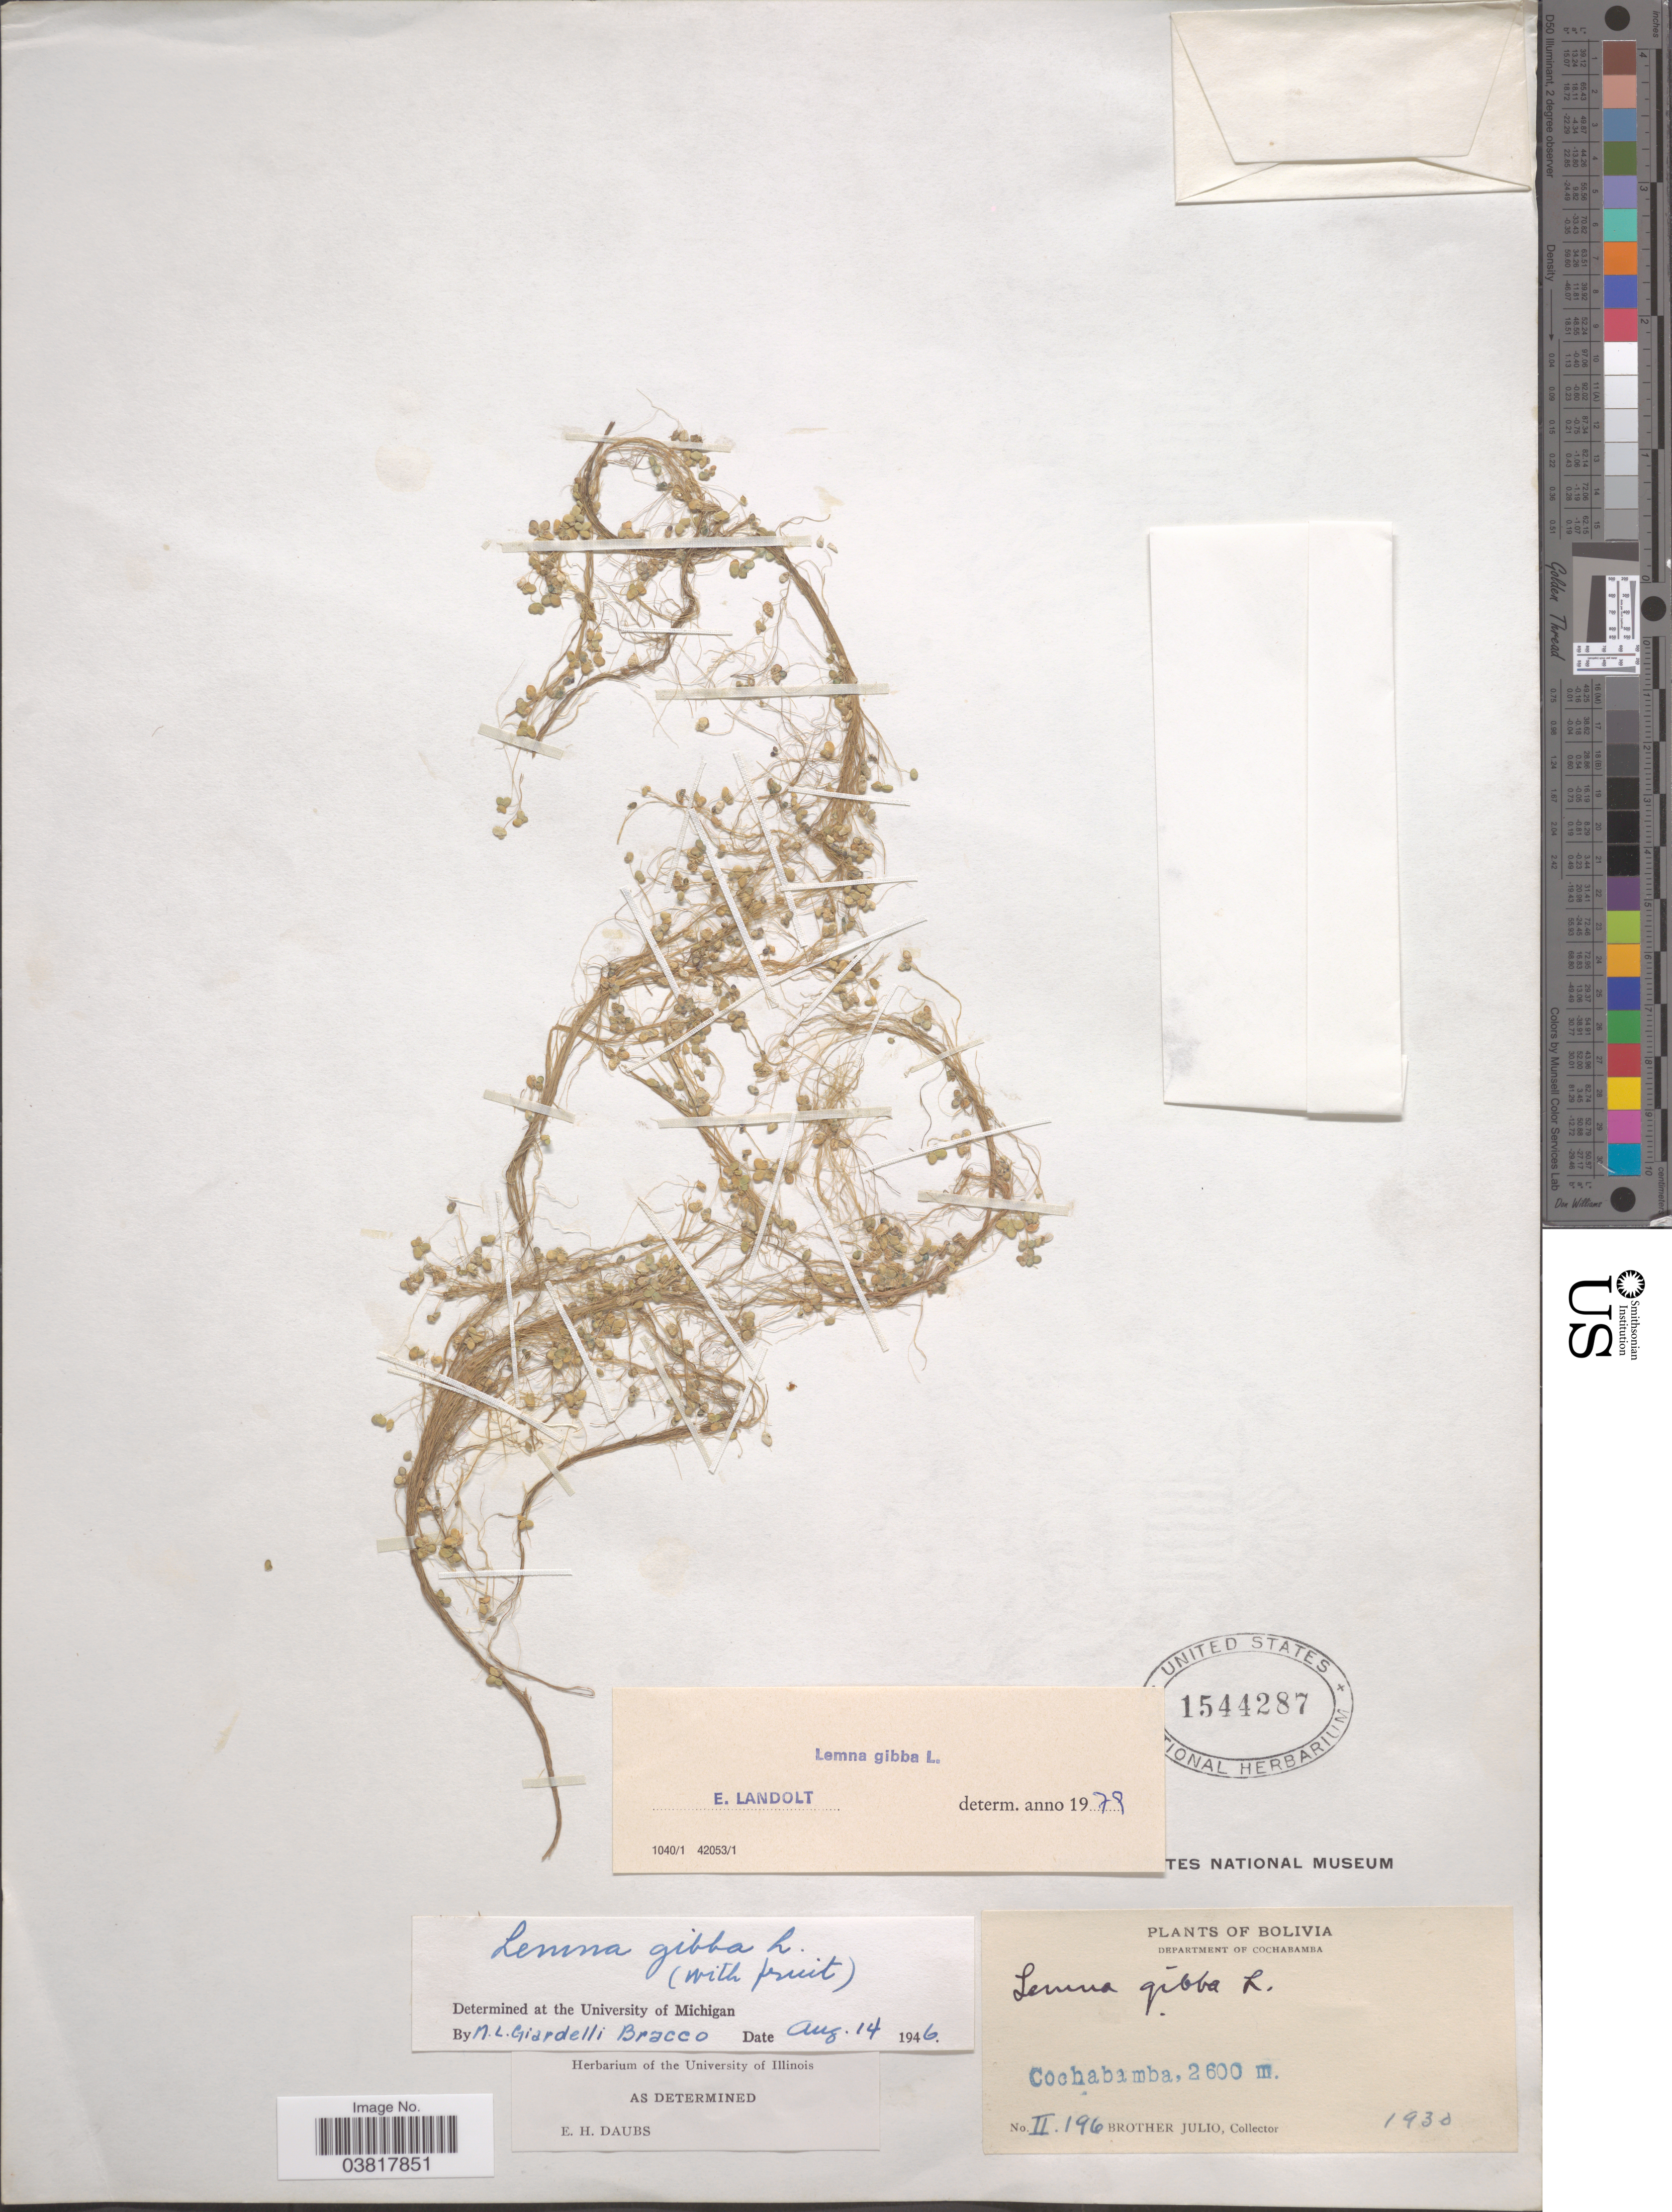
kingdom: Plantae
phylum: Tracheophyta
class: Liliopsida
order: Alismatales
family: Araceae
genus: Lemna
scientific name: Lemna gibba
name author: L.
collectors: Bro. Julio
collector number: II196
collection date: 1930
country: Bolivia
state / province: Cochabamba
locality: Department of Cochabamba. Cochabamba.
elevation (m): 2600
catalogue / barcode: US 1544287